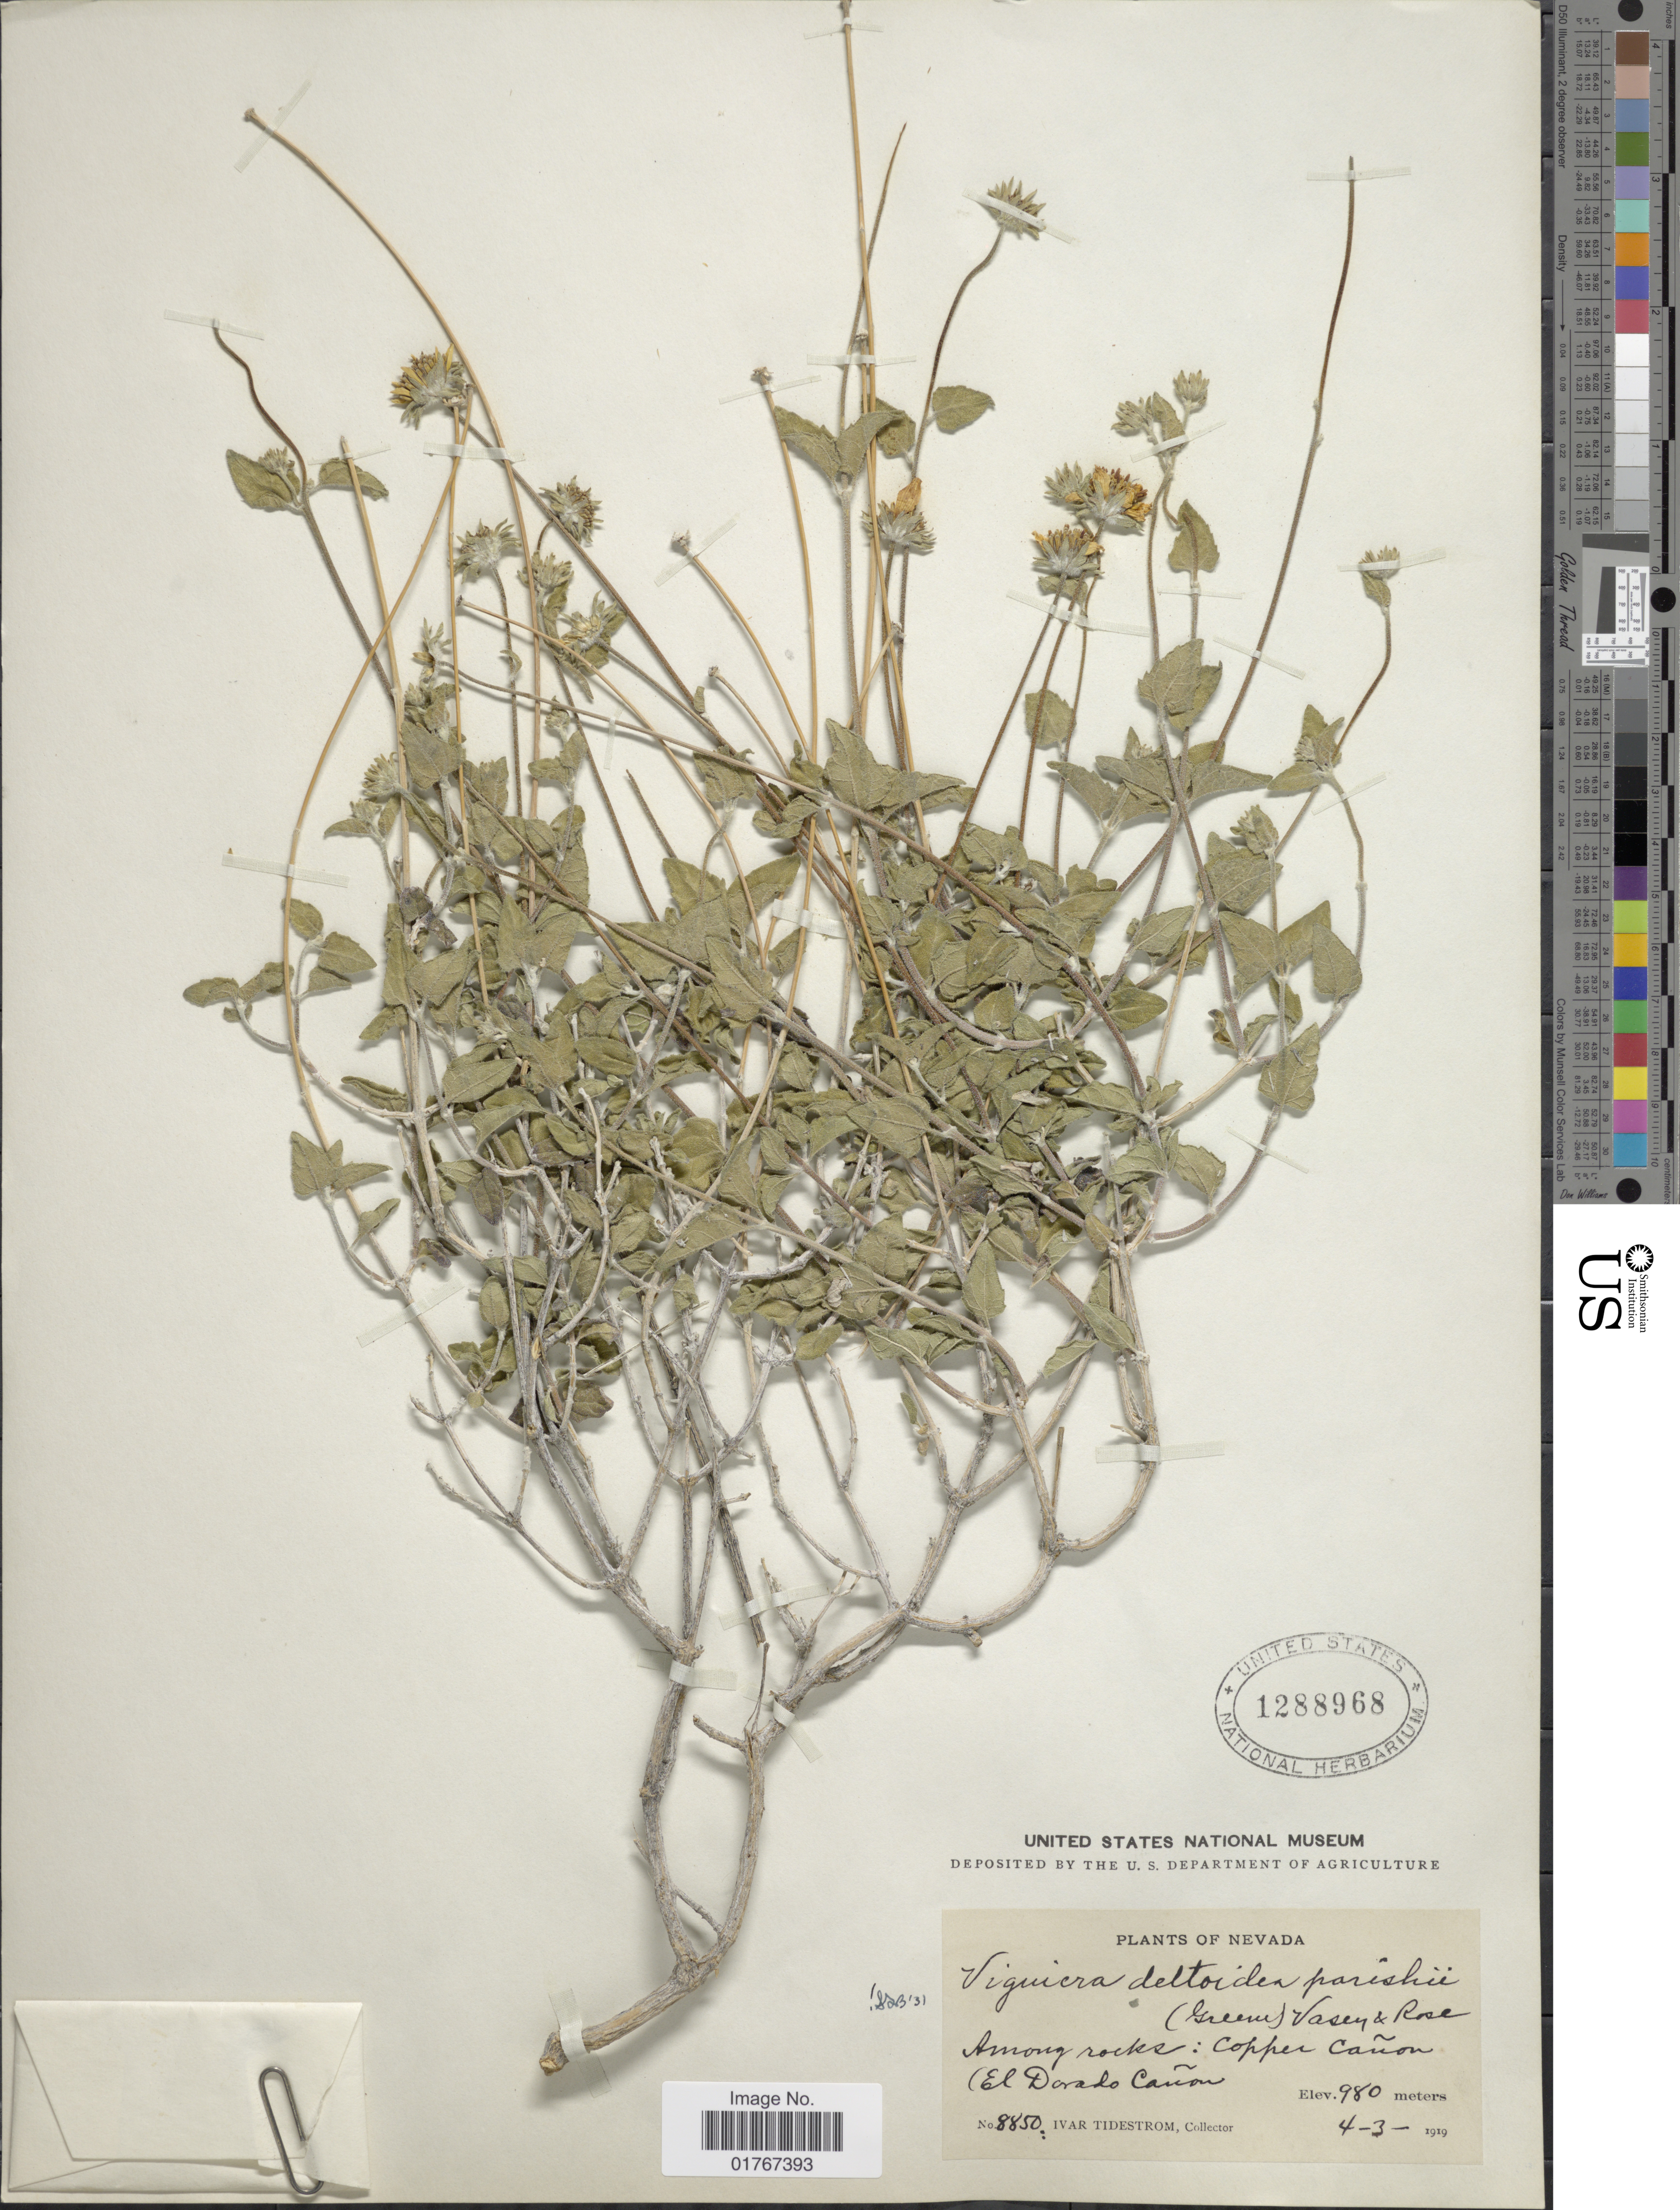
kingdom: Plantae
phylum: Tracheophyta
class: Magnoliopsida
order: Asterales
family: Asteraceae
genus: Viguiera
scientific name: Viguiera deltoidea var. parishii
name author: (Greene) Vasey & Rose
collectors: I. F. Tidestrom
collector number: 8850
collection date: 1919-04-03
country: United States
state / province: Nevada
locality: Among rocks: Copper Cañon (El Dorado Cañon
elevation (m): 980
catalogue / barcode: US 1288968